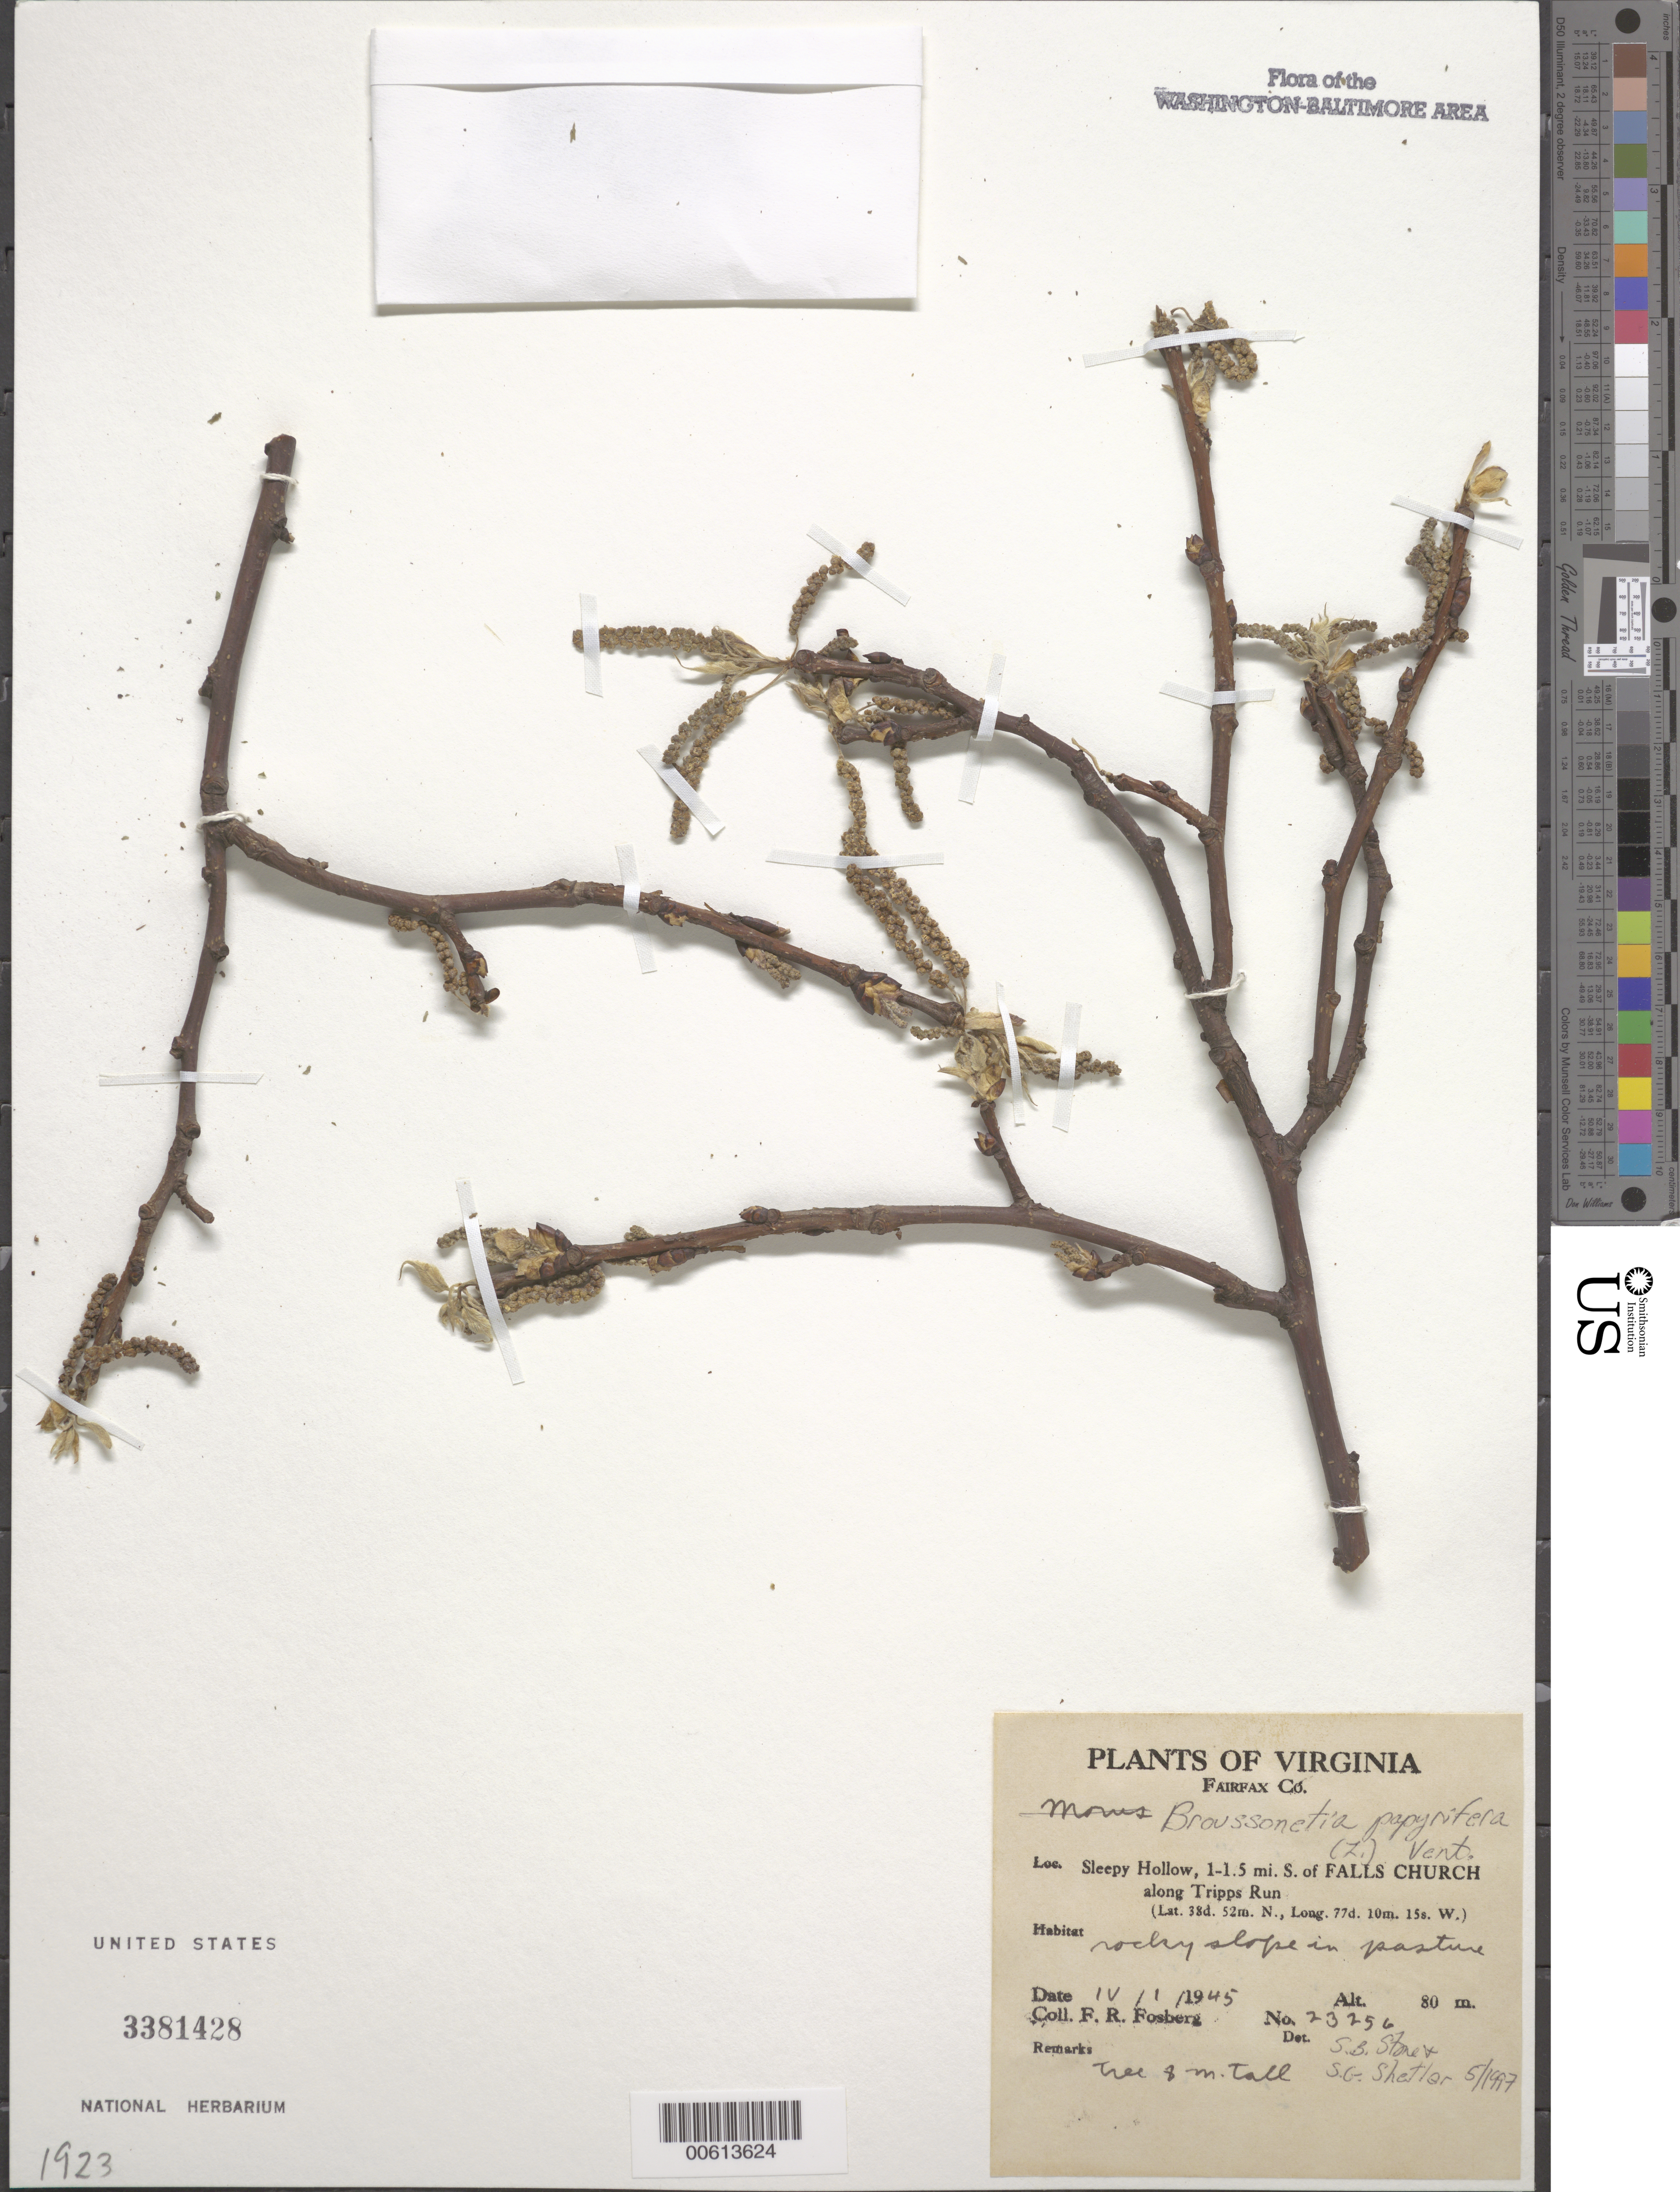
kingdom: Plantae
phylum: Tracheophyta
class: Magnoliopsida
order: Rosales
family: Moraceae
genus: Broussonetia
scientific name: Broussonetia papyrifera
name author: (L.) L'Hér. ex Vent.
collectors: F. R. Fosberg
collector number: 23252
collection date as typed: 01 Apr 1945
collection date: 1945-04-01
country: United States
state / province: Virginia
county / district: Fairfax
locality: Sleepy Hollow, S of Falls Church along Tripps Run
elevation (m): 80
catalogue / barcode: US 3381428